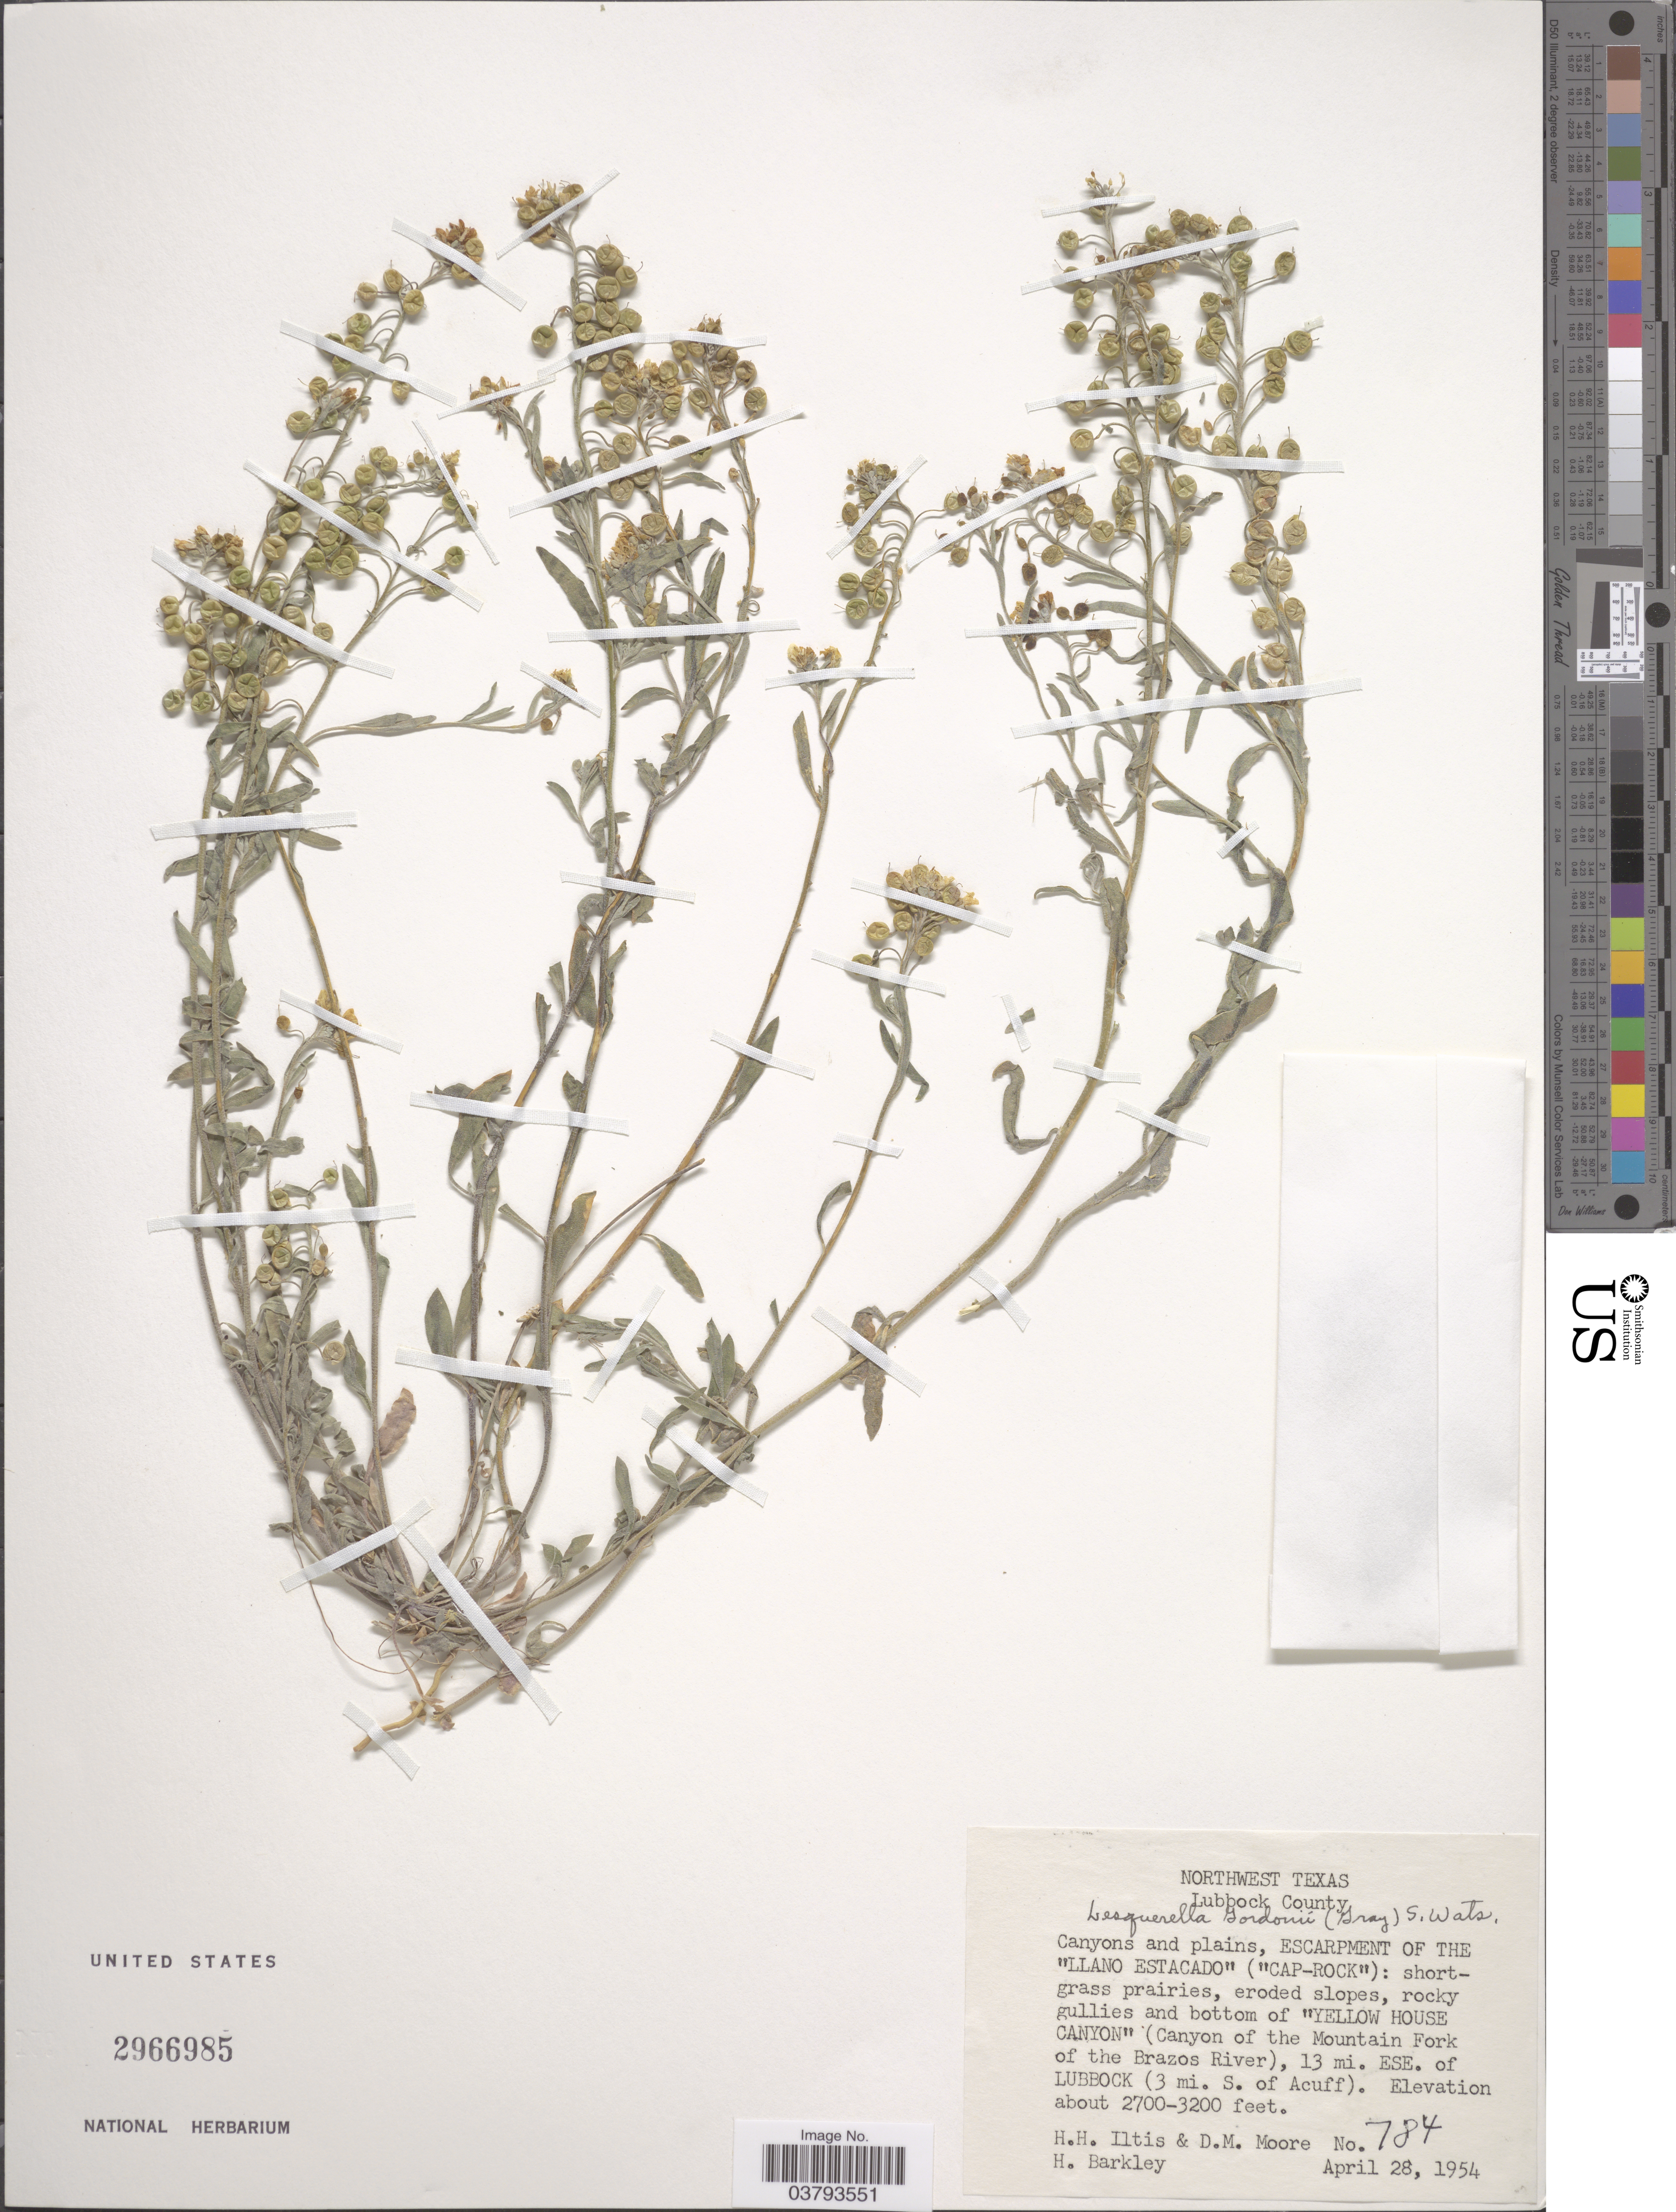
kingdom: Plantae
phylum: Tracheophyta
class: Magnoliopsida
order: Brassicales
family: Brassicaceae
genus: Lesquerella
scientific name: Lesquerella gordonii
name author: (A. Gray) S. Watson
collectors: H. H. Iltis, D. Moore & H. Barkley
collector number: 784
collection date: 1954-04-28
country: United States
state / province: Texas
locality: Northwest Texas. Lubbock County. Canyons and plains, Escarpment of the "Llano Estacado" ("Cap-Rock"). Bottom of "Yellow House Canyon" (Canyon of the Mountain Fork of the Brazos River), 13 mi. ESE. of Lubbock (3 mi. S. of Acuff).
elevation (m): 823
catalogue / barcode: US 2966985